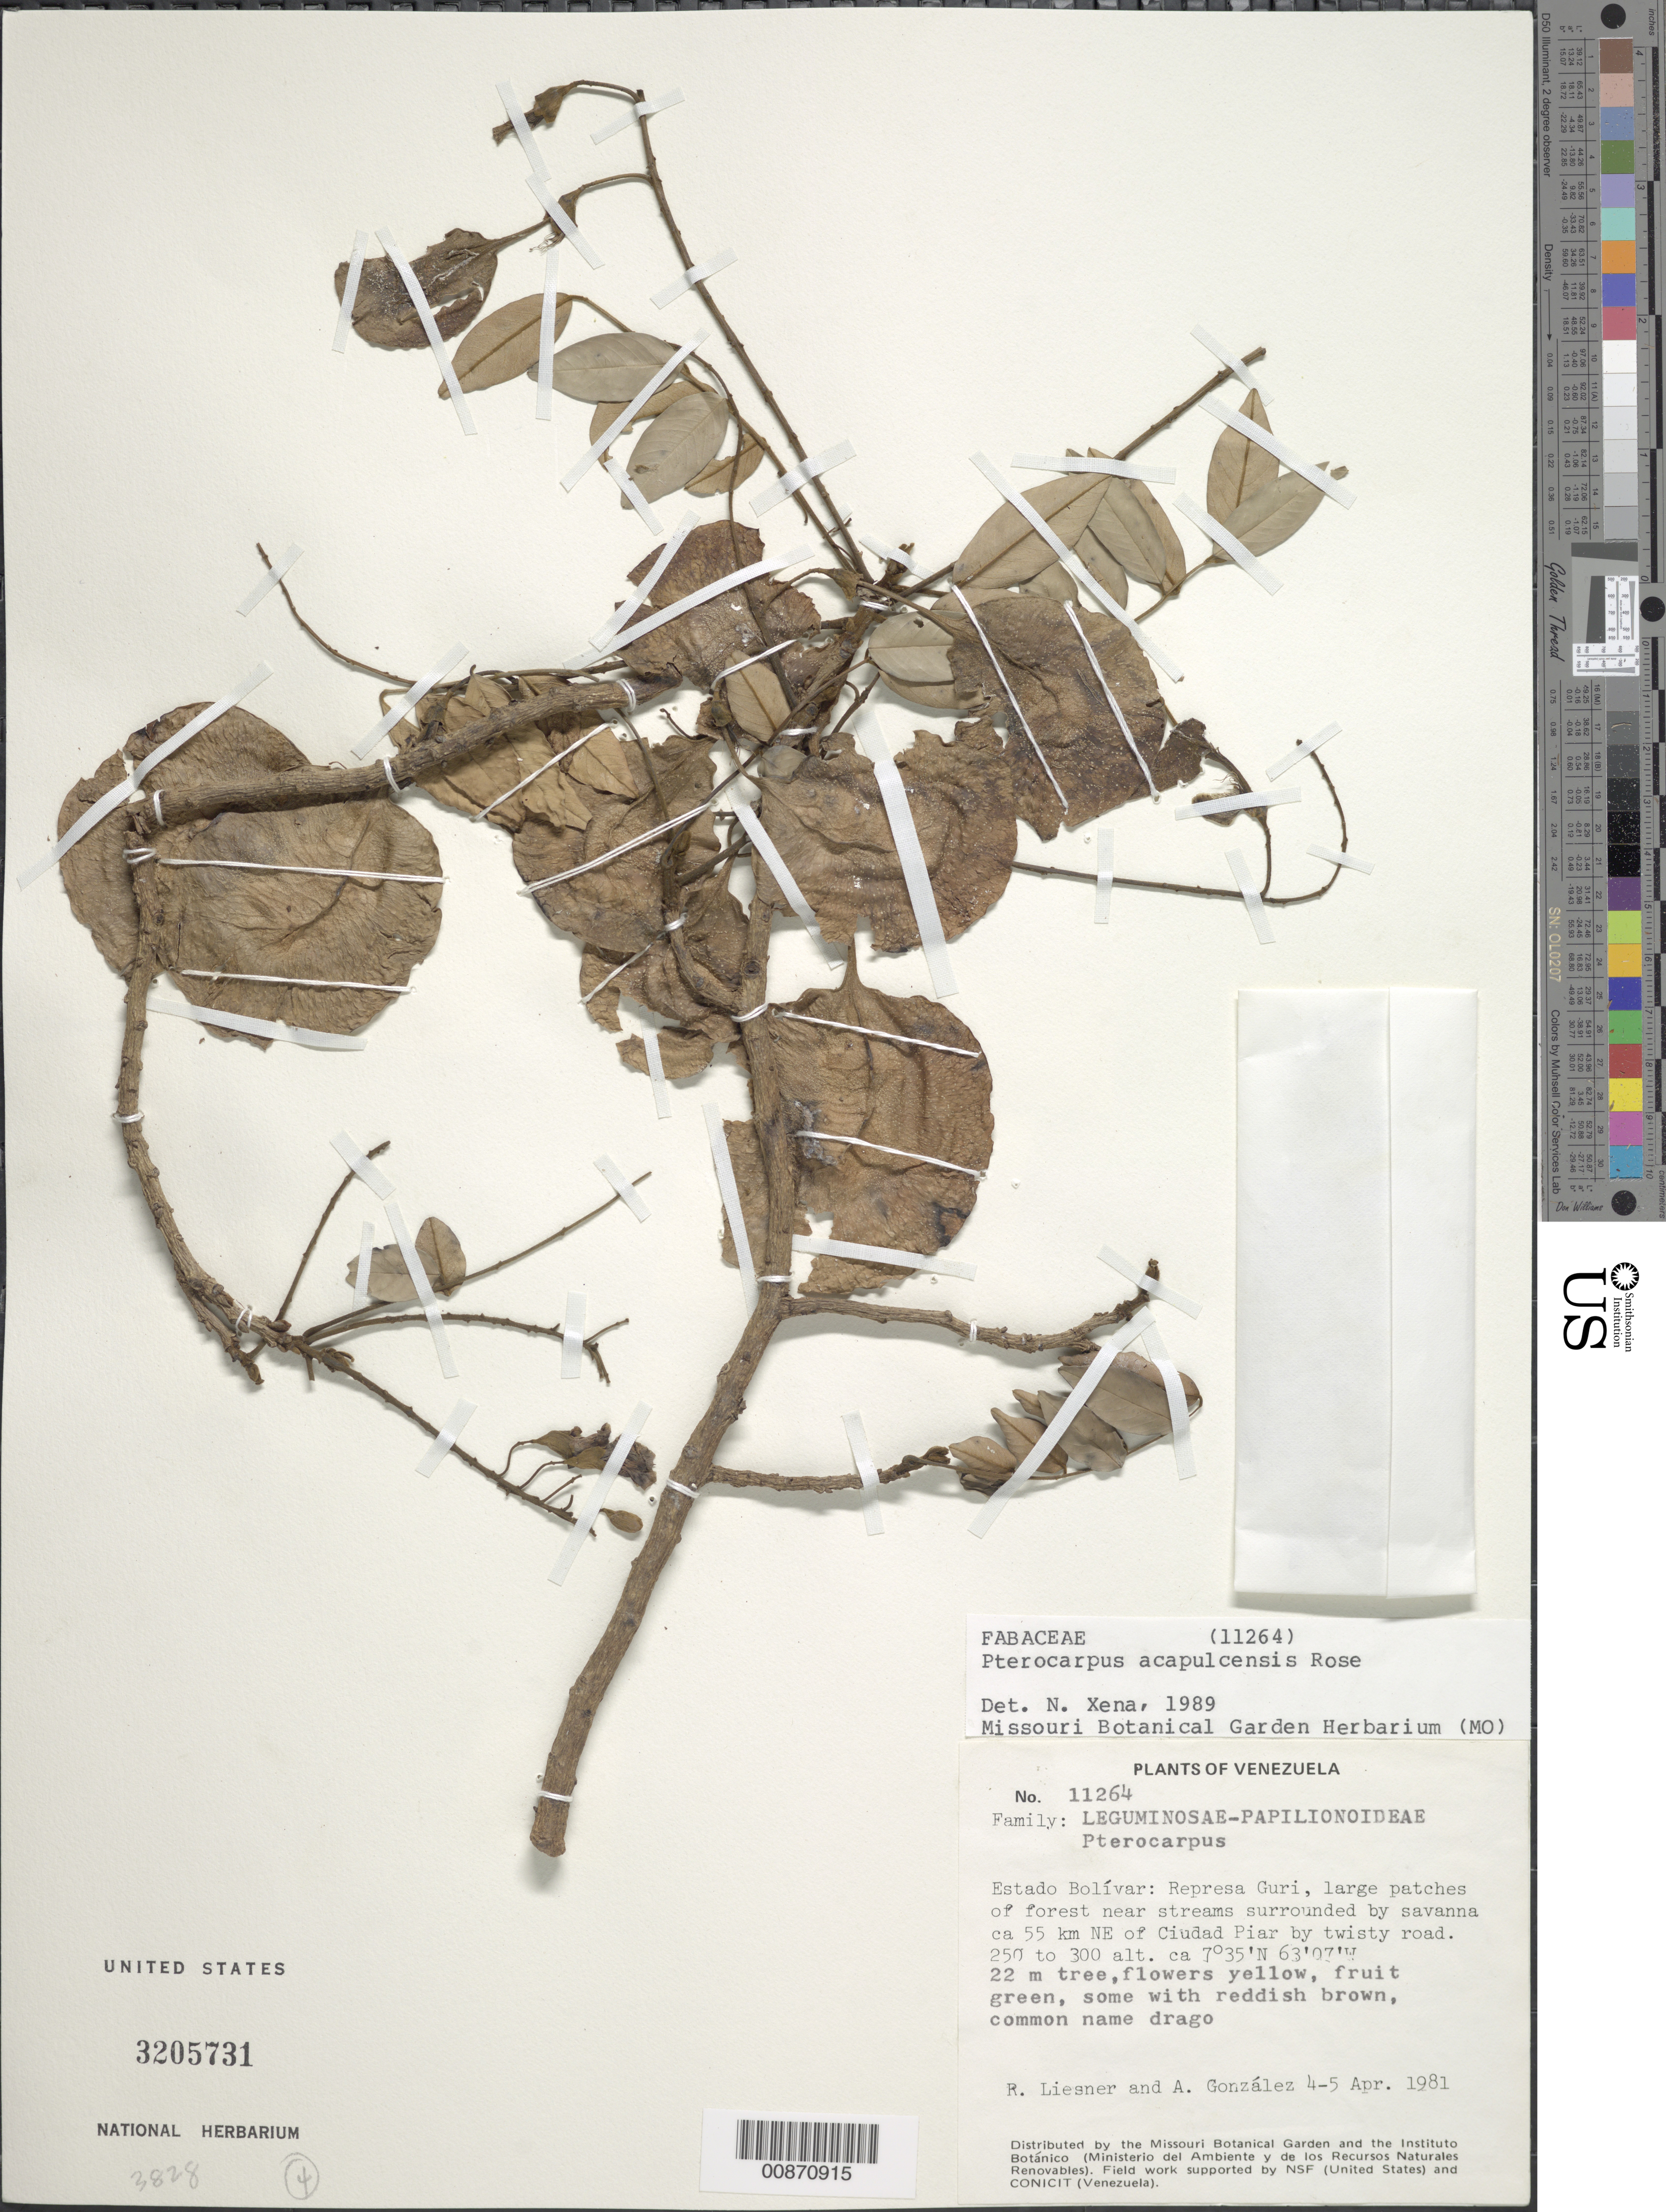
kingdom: Plantae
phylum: Tracheophyta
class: Magnoliopsida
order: Fabales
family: Fabaceae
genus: Pterocarpus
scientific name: Pterocarpus acapulcensis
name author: Rose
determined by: Xena de Enrech, N.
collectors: R. L. Liesner & A. C. González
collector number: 11264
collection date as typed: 4-Apr-81 to 5-Apr-81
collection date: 1981-04-04/1981-04-05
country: Venezuela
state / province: Bolívar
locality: Represa Guri, ca 55 km NE of Ciudad Piar by twisty road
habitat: Large patches of forest near streams surrounded by savanna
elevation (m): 250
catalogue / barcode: US 3205731